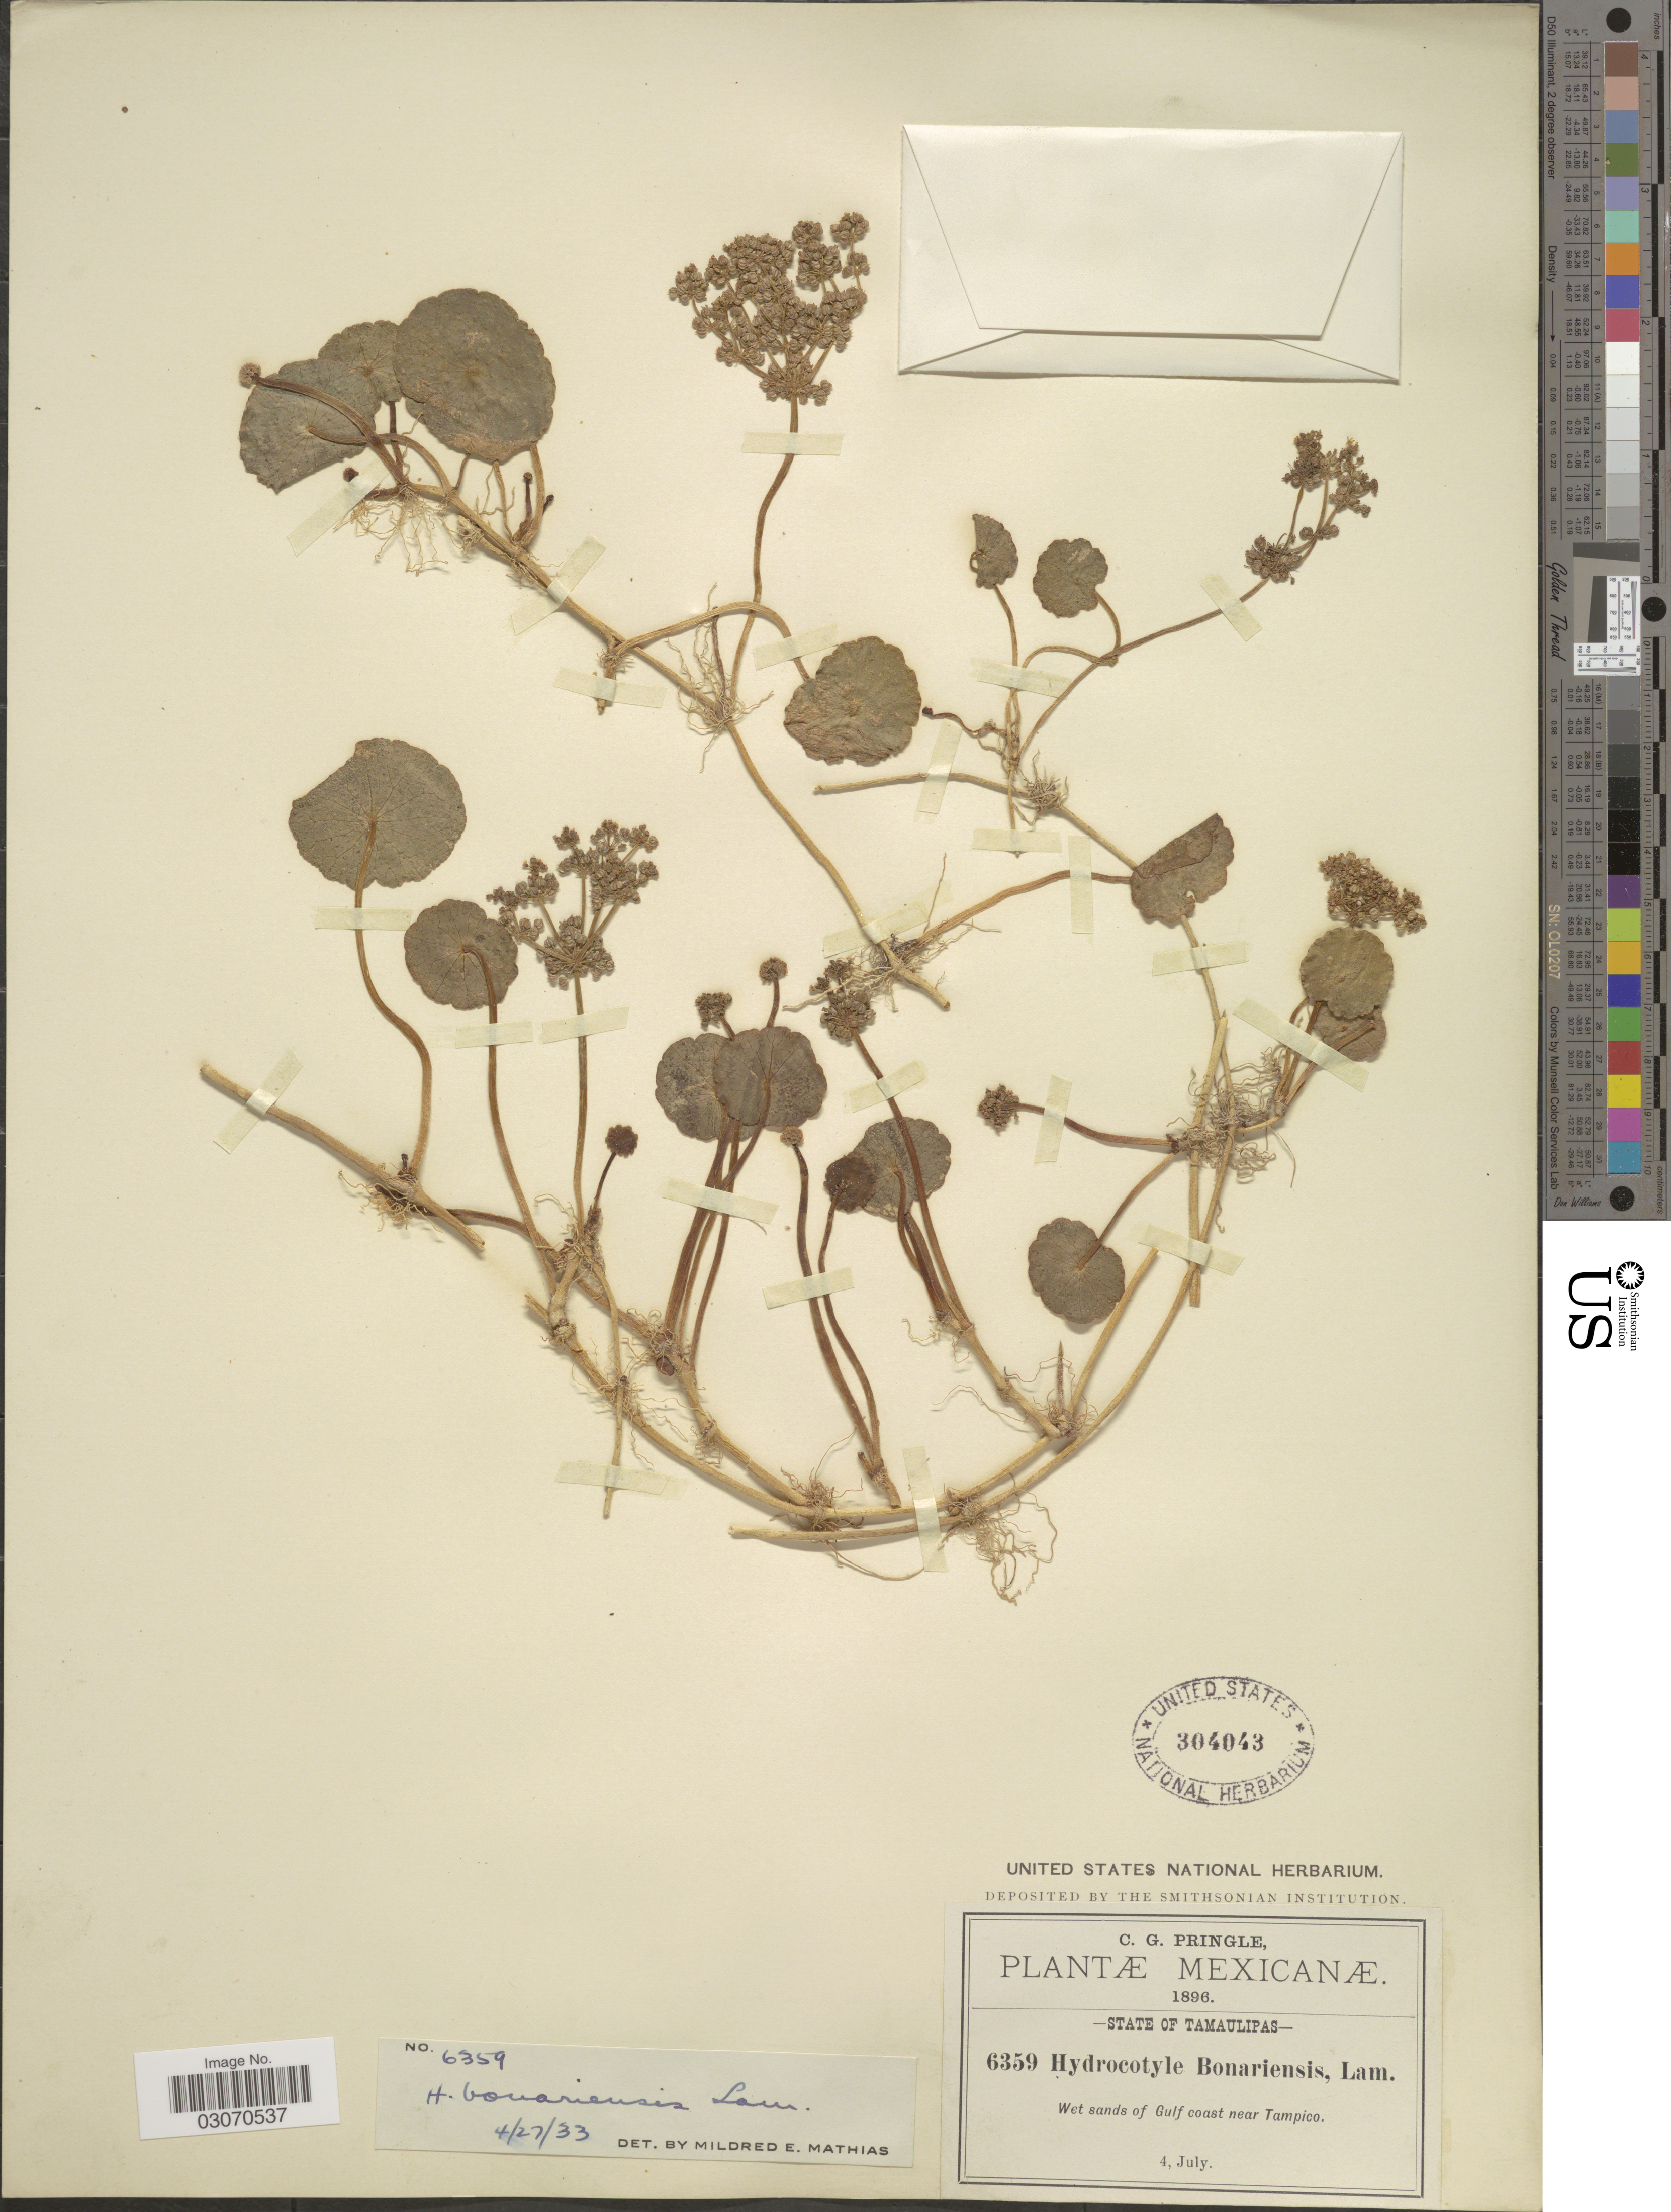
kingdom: Plantae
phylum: Tracheophyta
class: Magnoliopsida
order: Apiales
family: Araliaceae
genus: Hydrocotyle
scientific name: Hydrocotyle bonariensis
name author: Lam.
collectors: C. G. Pringle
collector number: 6359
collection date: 1896-07-04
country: Mexico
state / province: Tamaulipas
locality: Wet sands of Gulf coast near Tampico.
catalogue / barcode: US 304043